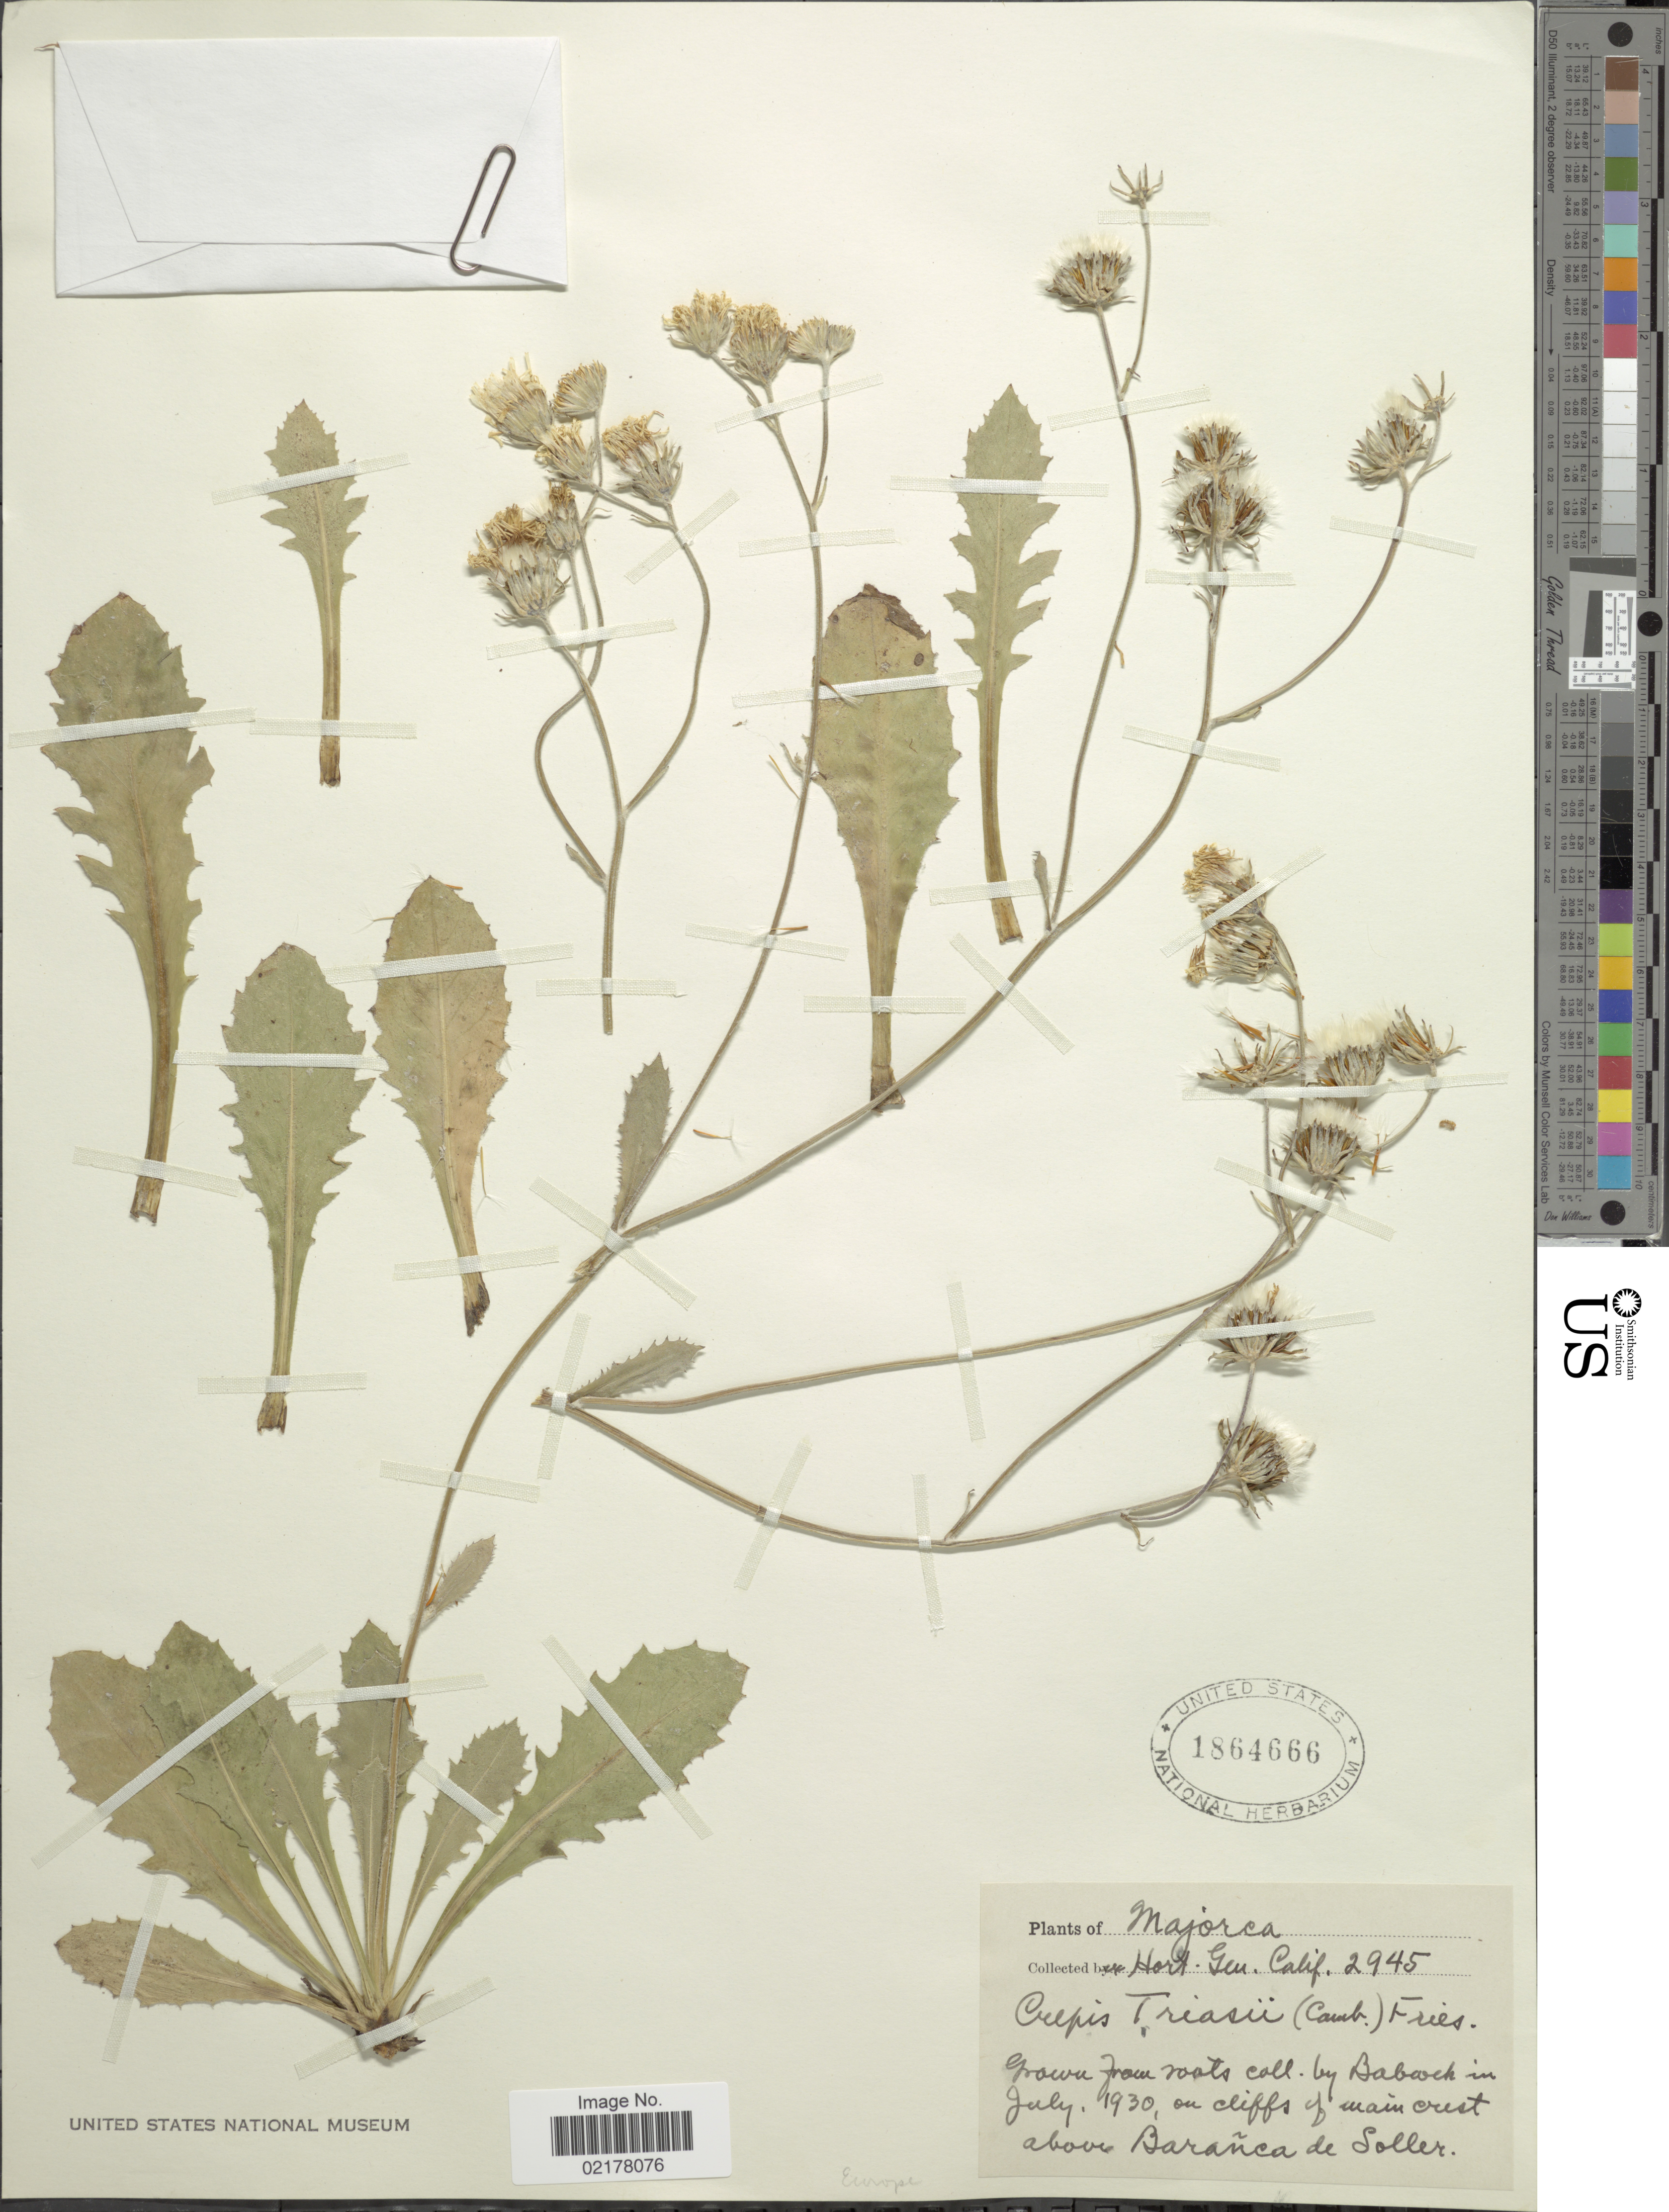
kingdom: Plantae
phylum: Tracheophyta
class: Magnoliopsida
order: Asterales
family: Asteraceae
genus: Crepis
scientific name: Crepis triasii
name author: (Cambess.) Nyman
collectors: Hort. Gen. Calif.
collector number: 2945?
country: Spain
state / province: Islas Baleares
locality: Majorca [unsure placement]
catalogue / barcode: US 1864666